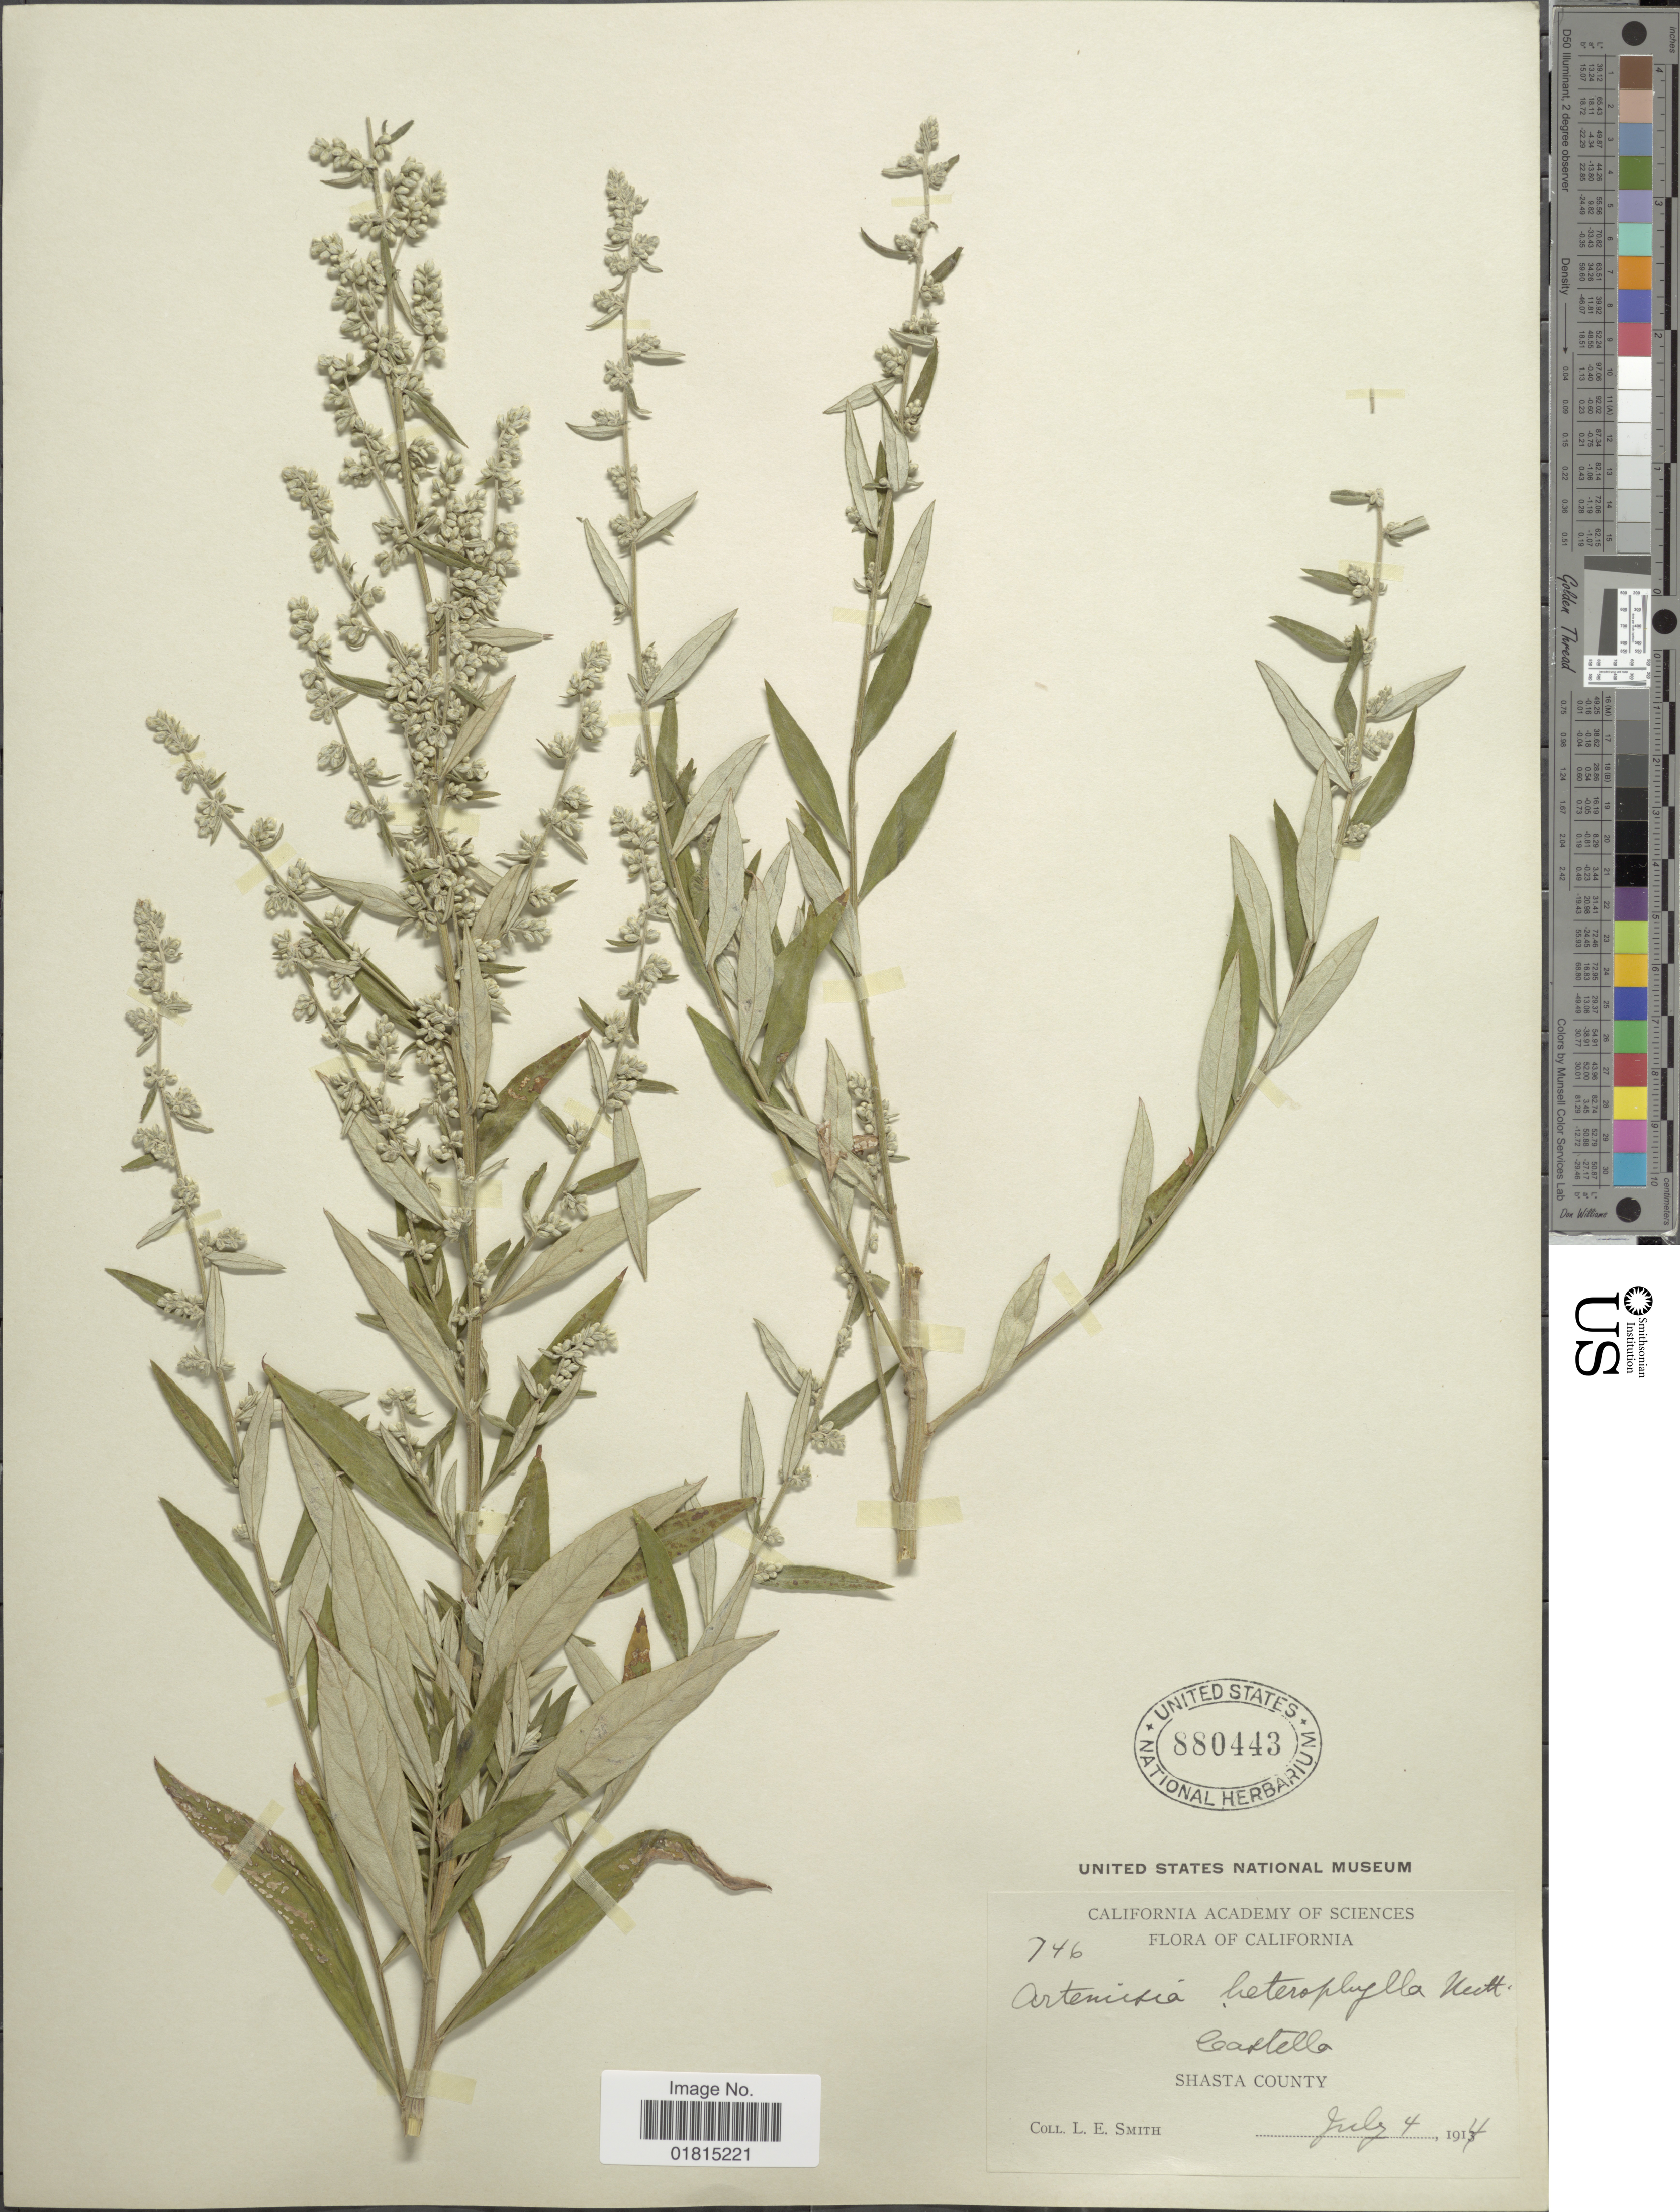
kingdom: Plantae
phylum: Tracheophyta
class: Magnoliopsida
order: Asterales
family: Asteraceae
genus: Artemisia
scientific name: Artemisia douglasiana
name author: Besser ex Hook.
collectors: L. E. Smith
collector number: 746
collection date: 1914-07-04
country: United States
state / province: California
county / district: Shasta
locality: Castello, Shasta County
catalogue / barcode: US 880443